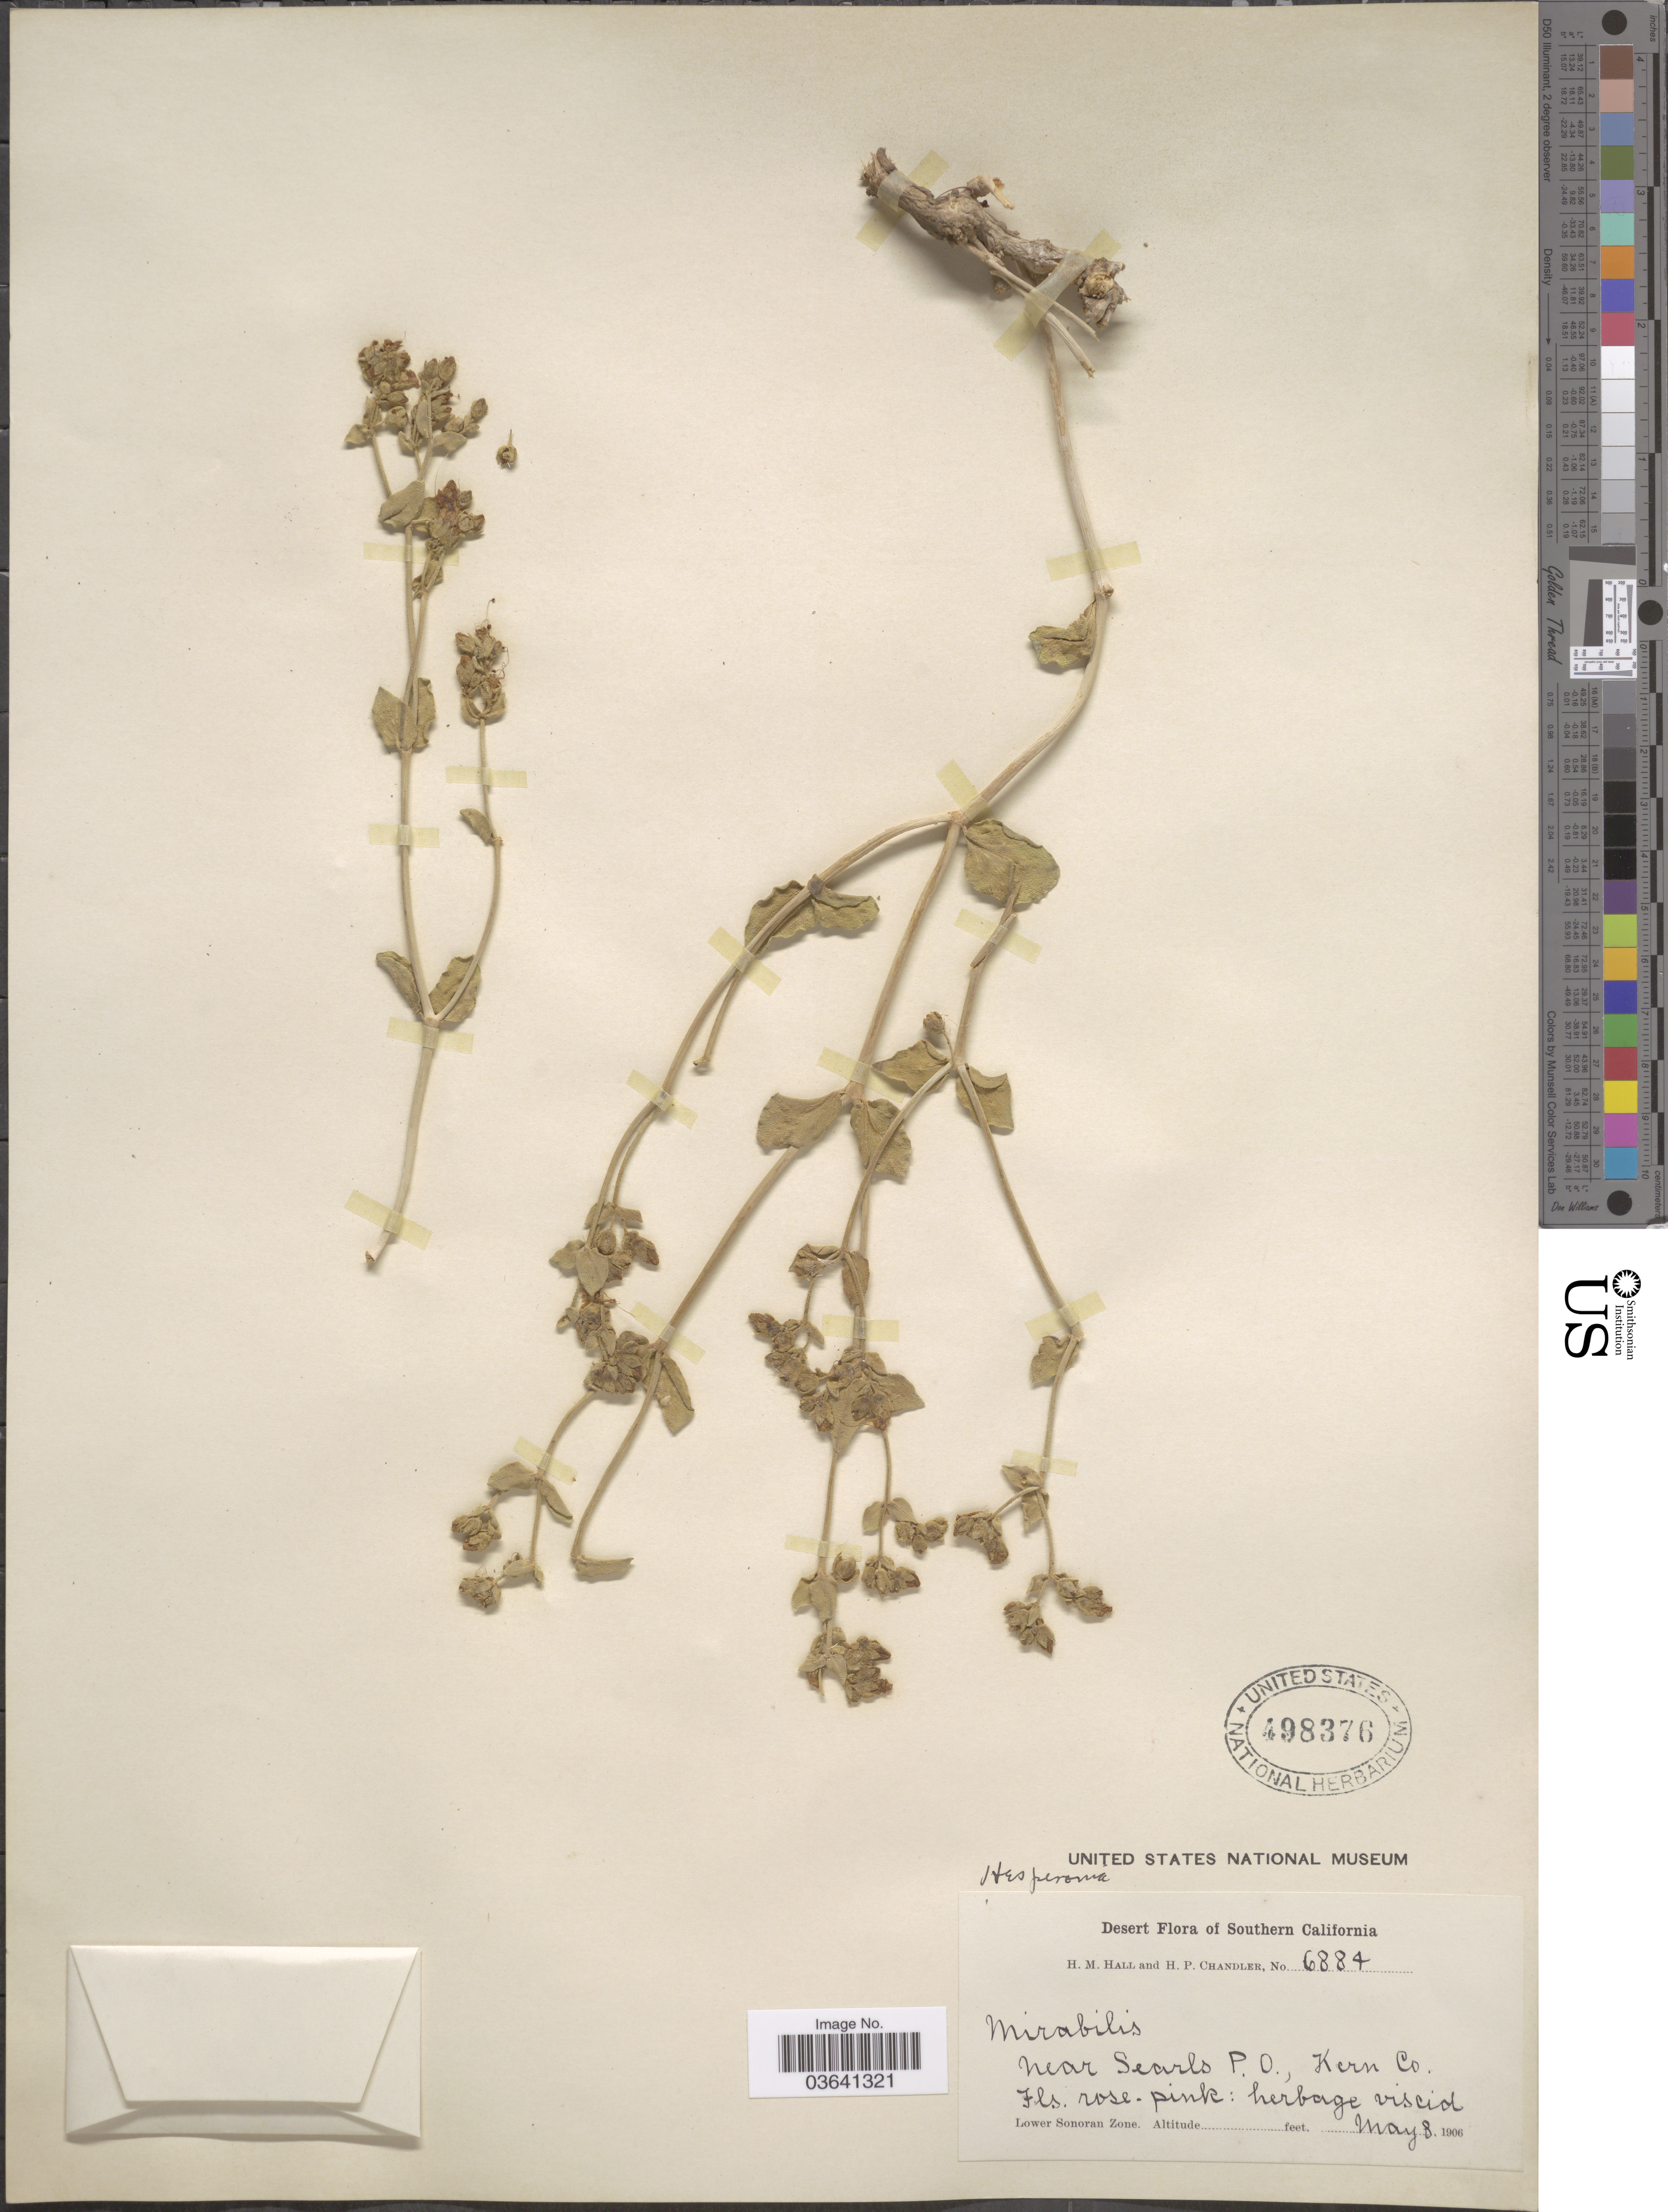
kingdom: Plantae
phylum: Tracheophyta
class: Magnoliopsida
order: Caryophyllales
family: Nyctaginaceae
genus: Mirabilis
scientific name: Mirabilis sp.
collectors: H. M. Hall & H. Chandler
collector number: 6884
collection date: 1906-05-08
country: United States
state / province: California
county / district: Kern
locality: Desert of Southern California. Near Searls P. O., Kern Co. Lower Sonoran Zone.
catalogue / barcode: US 498376